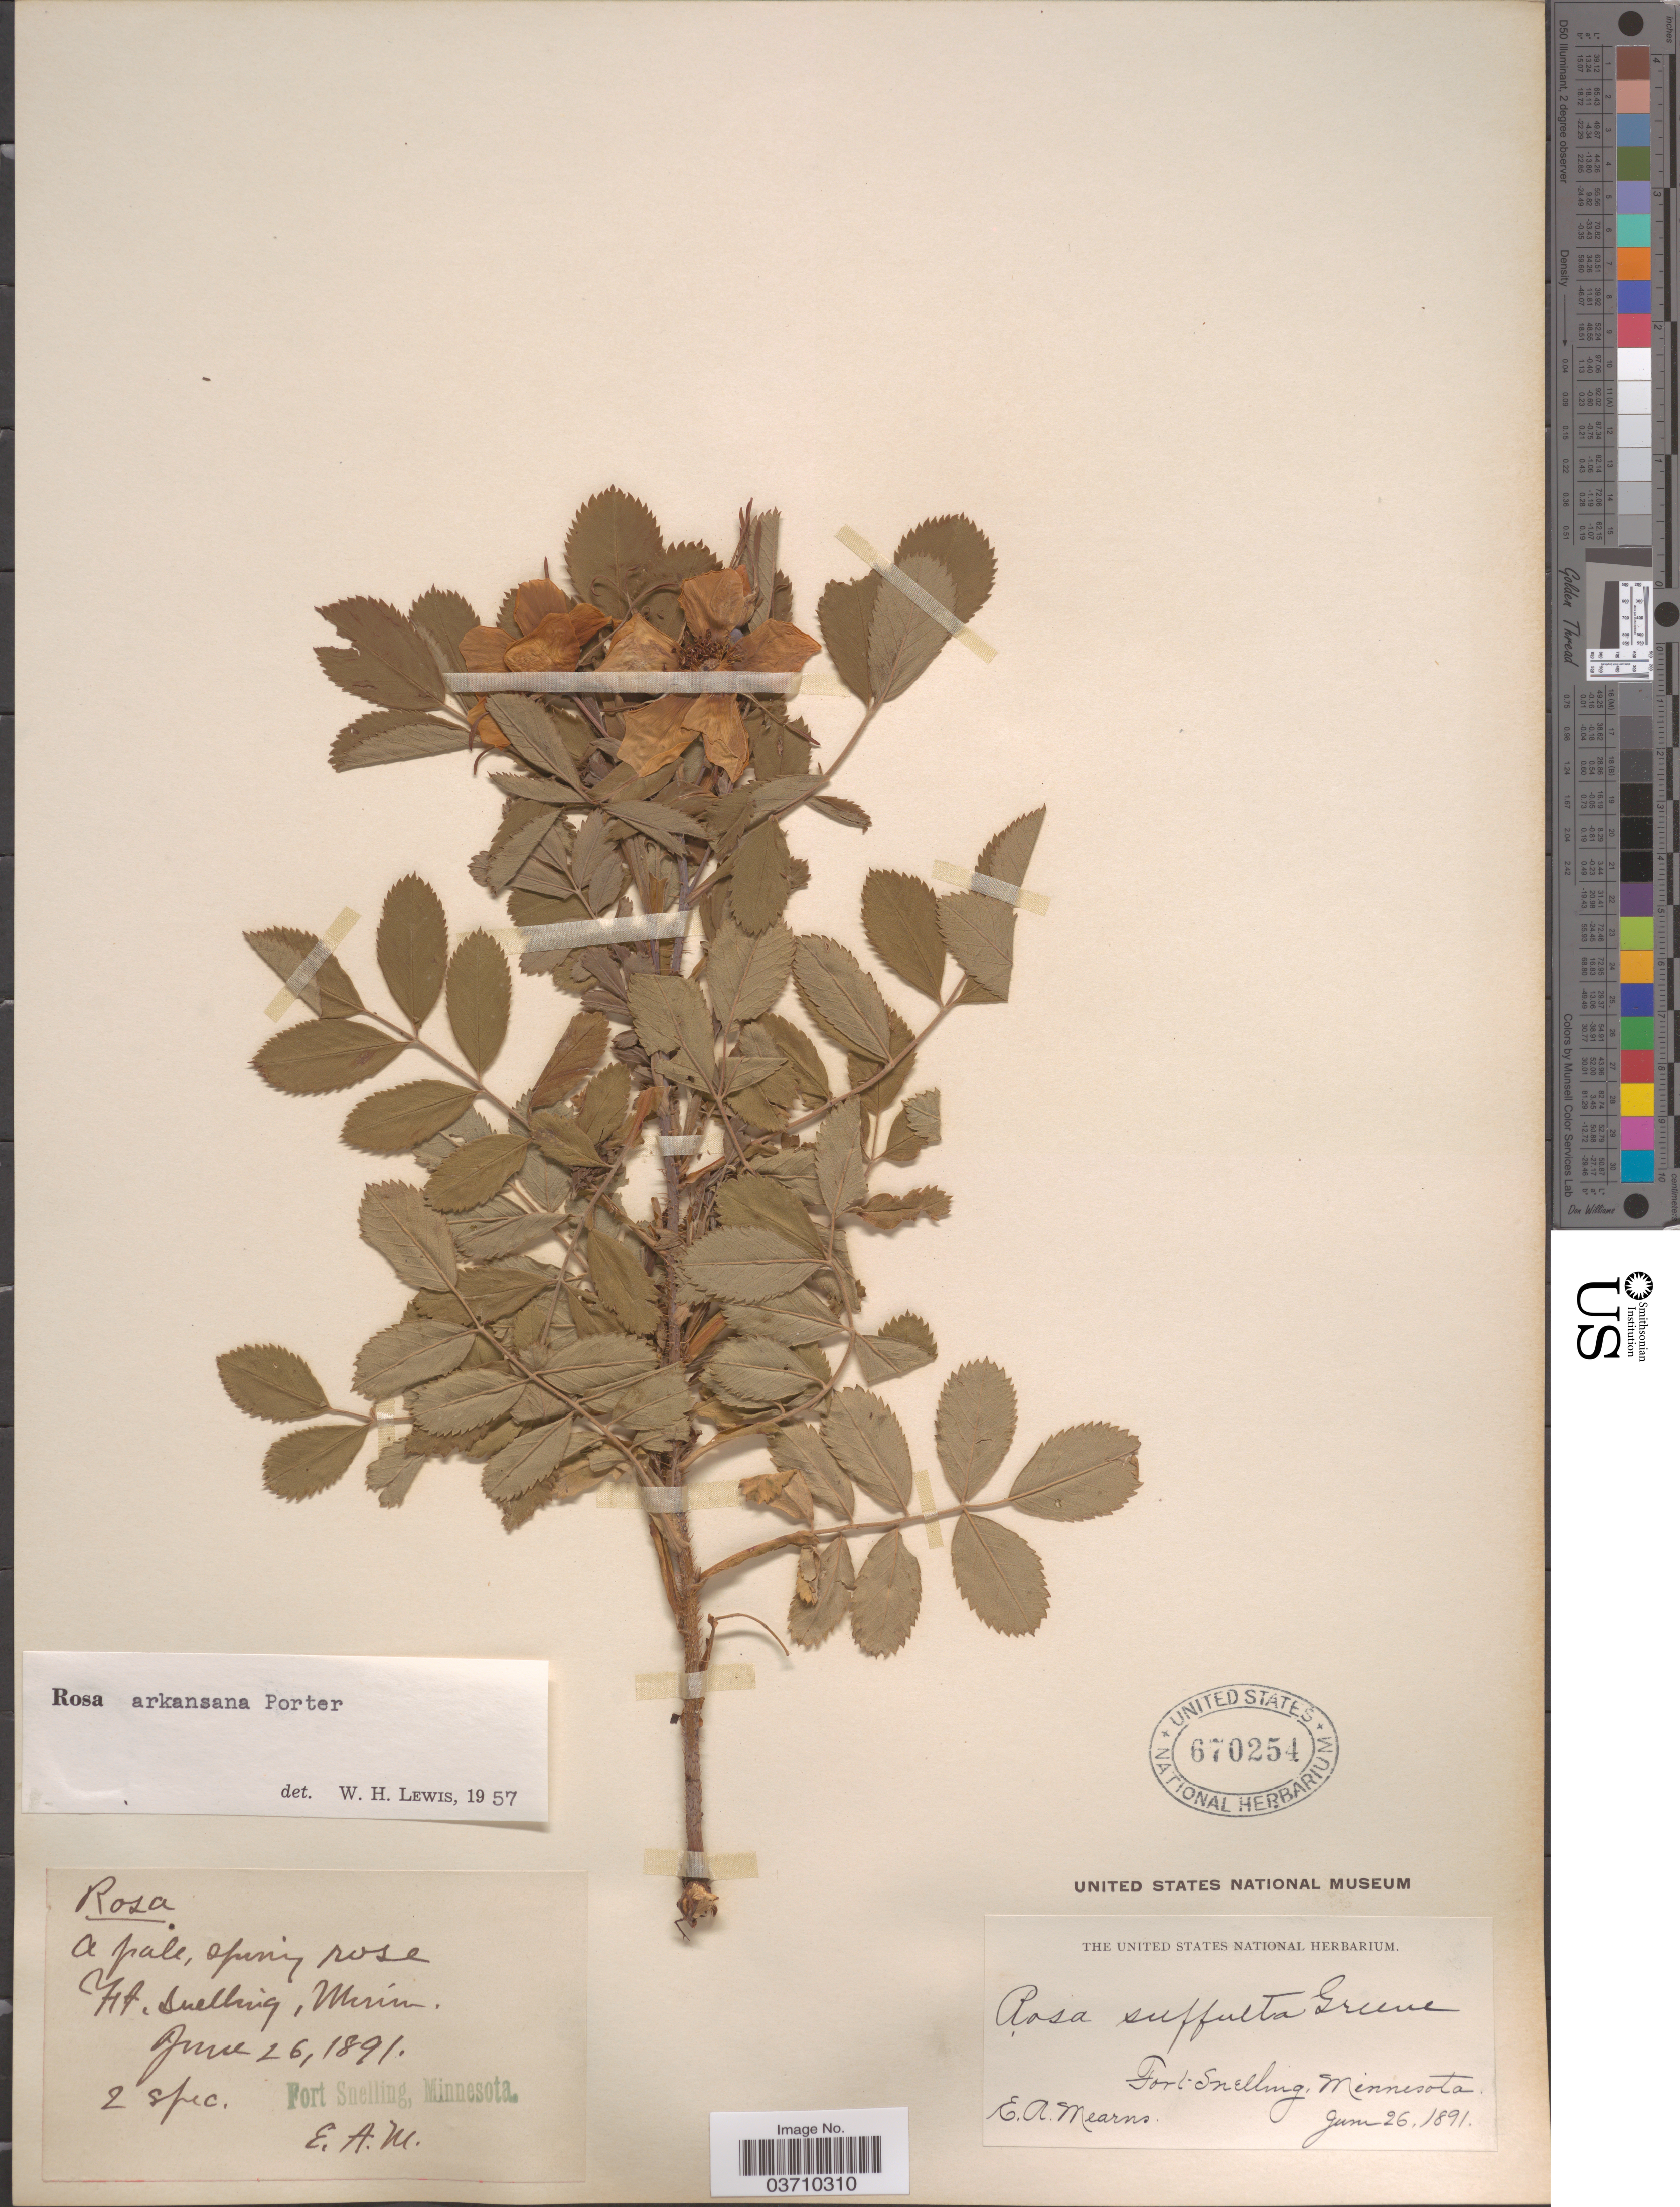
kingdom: Plantae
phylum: Tracheophyta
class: Magnoliopsida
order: Rosales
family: Rosaceae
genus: Rosa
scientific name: Rosa arkansana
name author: Porter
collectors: E. A. Mearns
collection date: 1891-06-26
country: United States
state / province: Minnesota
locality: Fort Snelling.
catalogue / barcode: US 670254